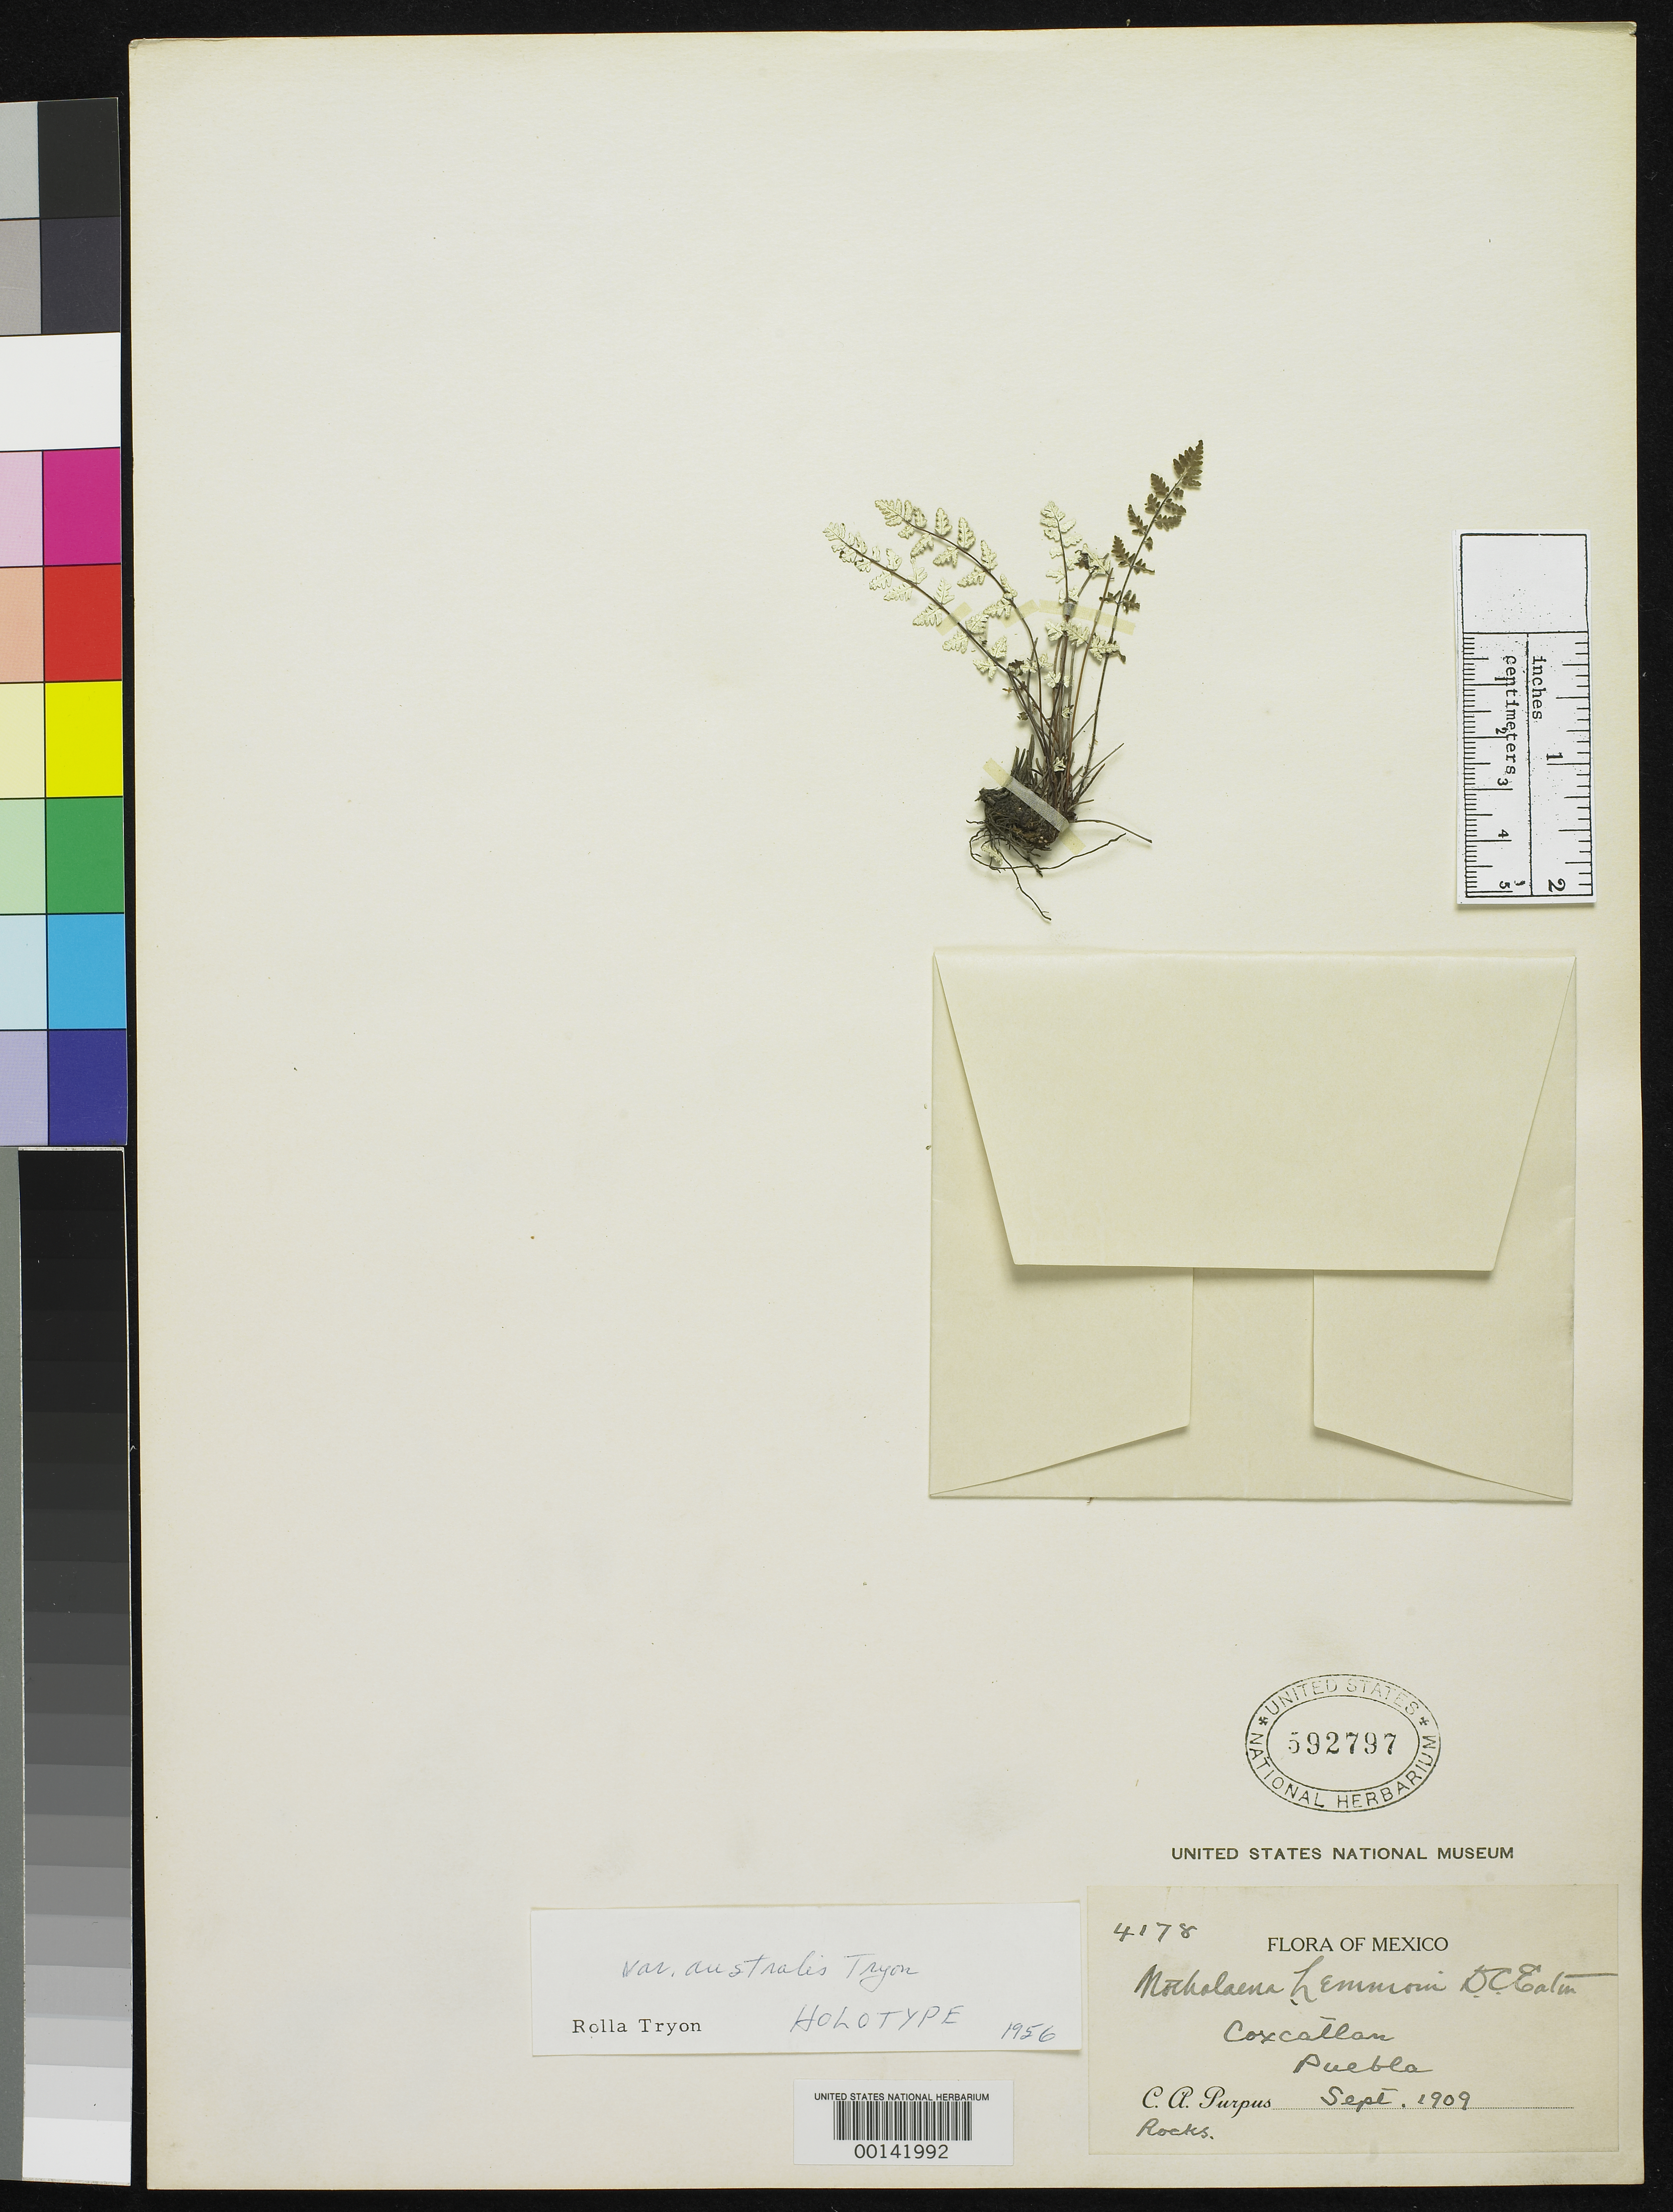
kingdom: Plantae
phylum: Tracheophyta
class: Polypodiopsida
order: Polypodiales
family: Pteridaceae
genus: Notholaena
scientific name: Notholaena lemmonii var. australis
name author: R.M. Tryon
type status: Holotype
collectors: C. A. Purpus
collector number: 4178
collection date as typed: Sep 1909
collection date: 1909-09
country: Mexico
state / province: Puebla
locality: Coxcatlan.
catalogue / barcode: US 592797